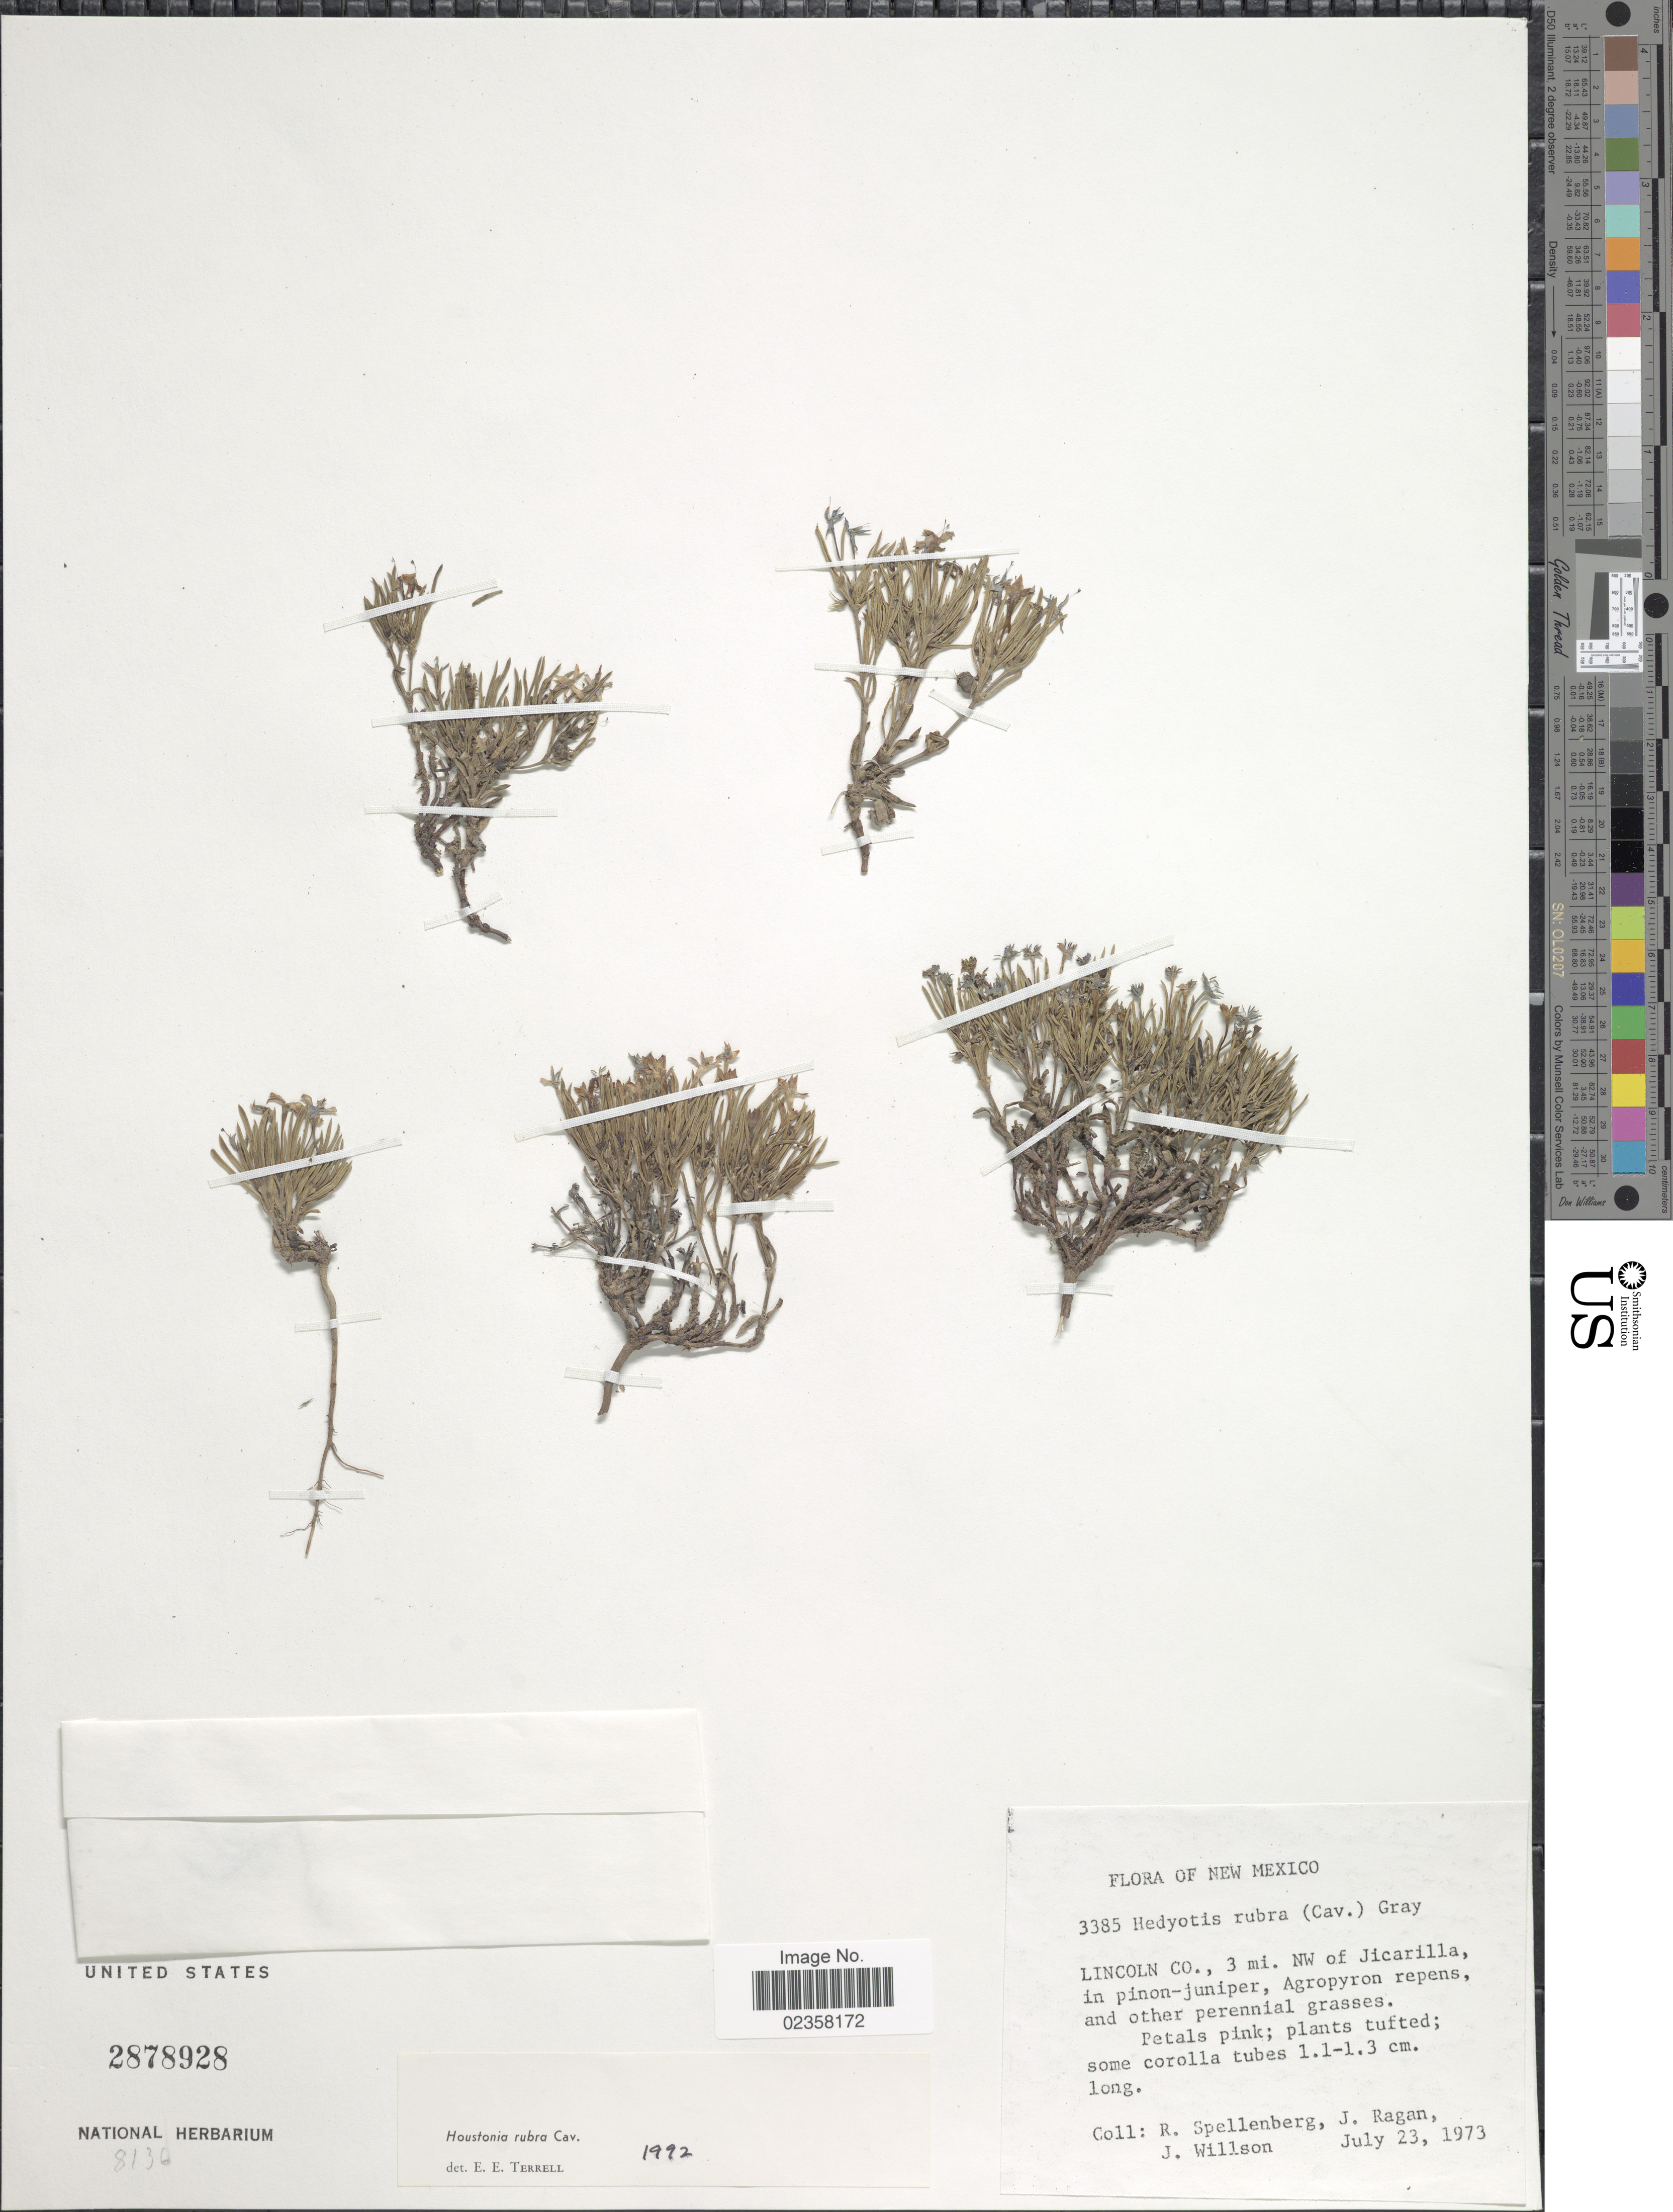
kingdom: Plantae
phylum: Tracheophyta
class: Magnoliopsida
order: Gentianales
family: Rubiaceae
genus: Houstonia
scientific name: Houstonia rubra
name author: Cav.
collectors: R. Spellenberg, J. Ragan & J. Willson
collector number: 3385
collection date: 1973-07-23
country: United States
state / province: New Mexico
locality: Lincoln Co., 3 mi. NW of Jicarilla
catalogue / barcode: US 2878928